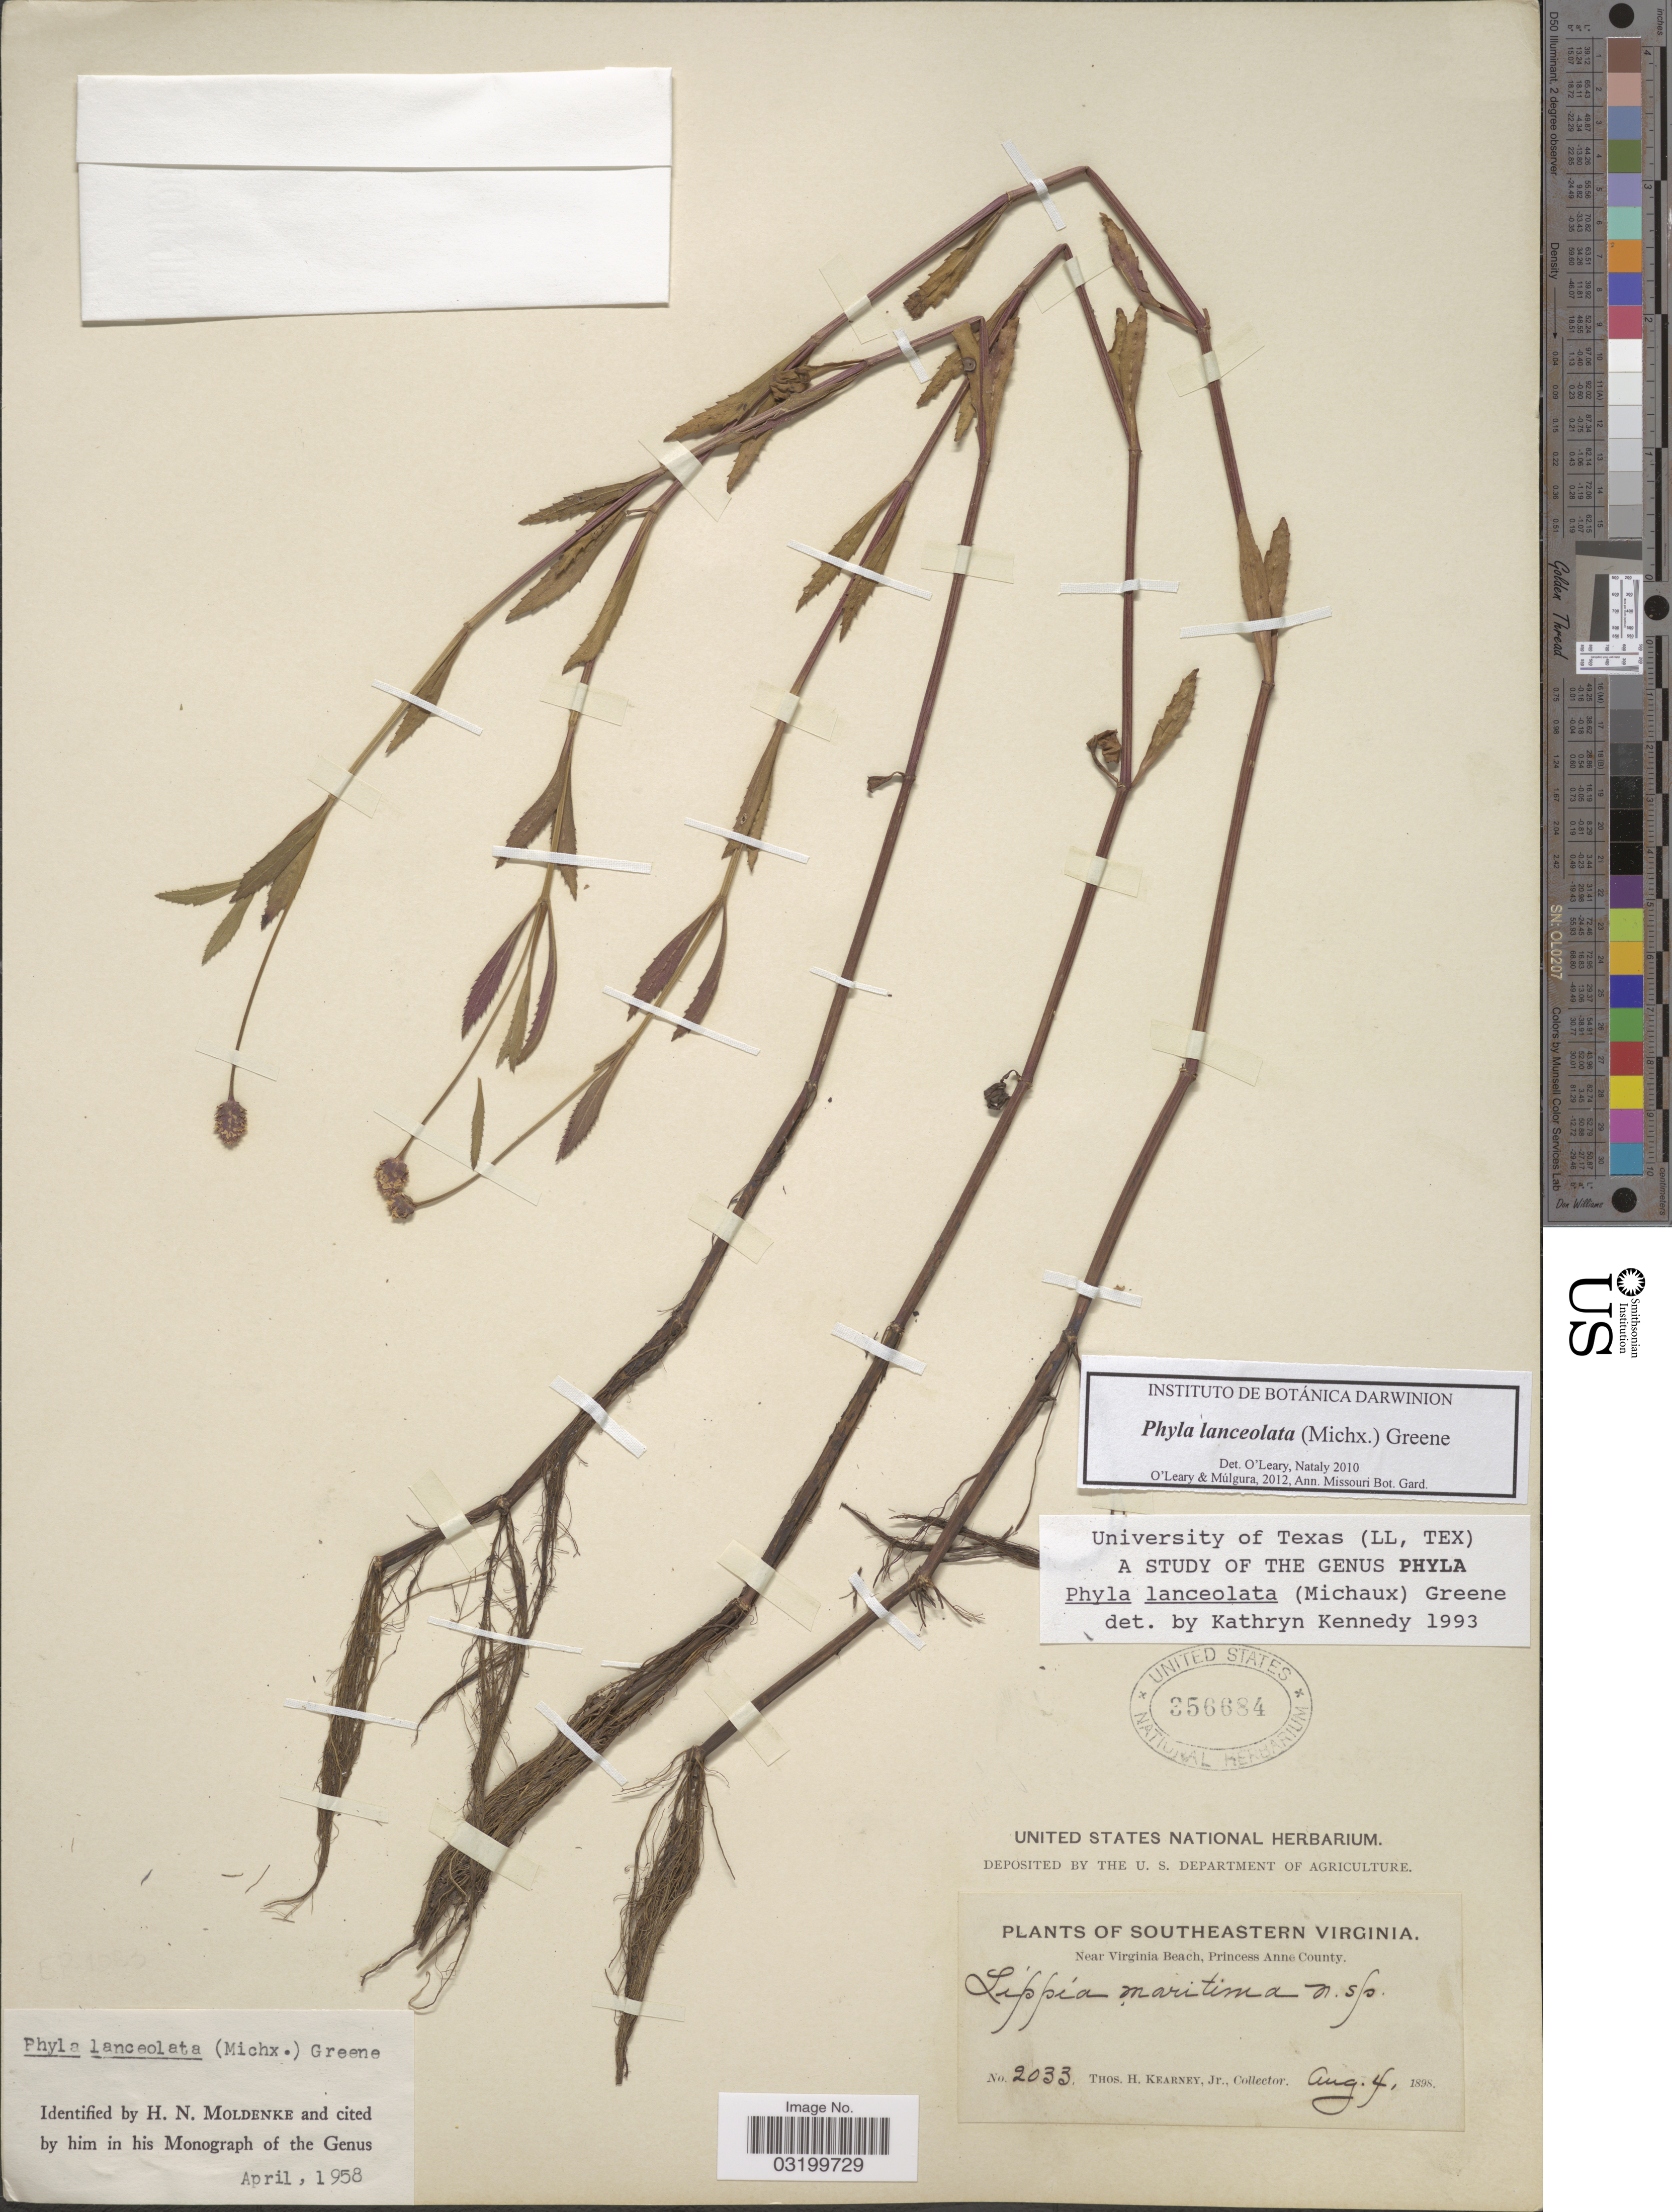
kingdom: Plantae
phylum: Tracheophyta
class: Magnoliopsida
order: Lamiales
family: Verbenaceae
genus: Phyla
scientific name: Phyla lanceolata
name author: (Michx.) Greene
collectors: T. H. Kearney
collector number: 2033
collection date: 1898-08-04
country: United States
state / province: Virginia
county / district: City of Virginia Beach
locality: Southeastern Virginia. Near Virginia Beach, Princess Anne (=historic county name) County.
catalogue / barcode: US 356684